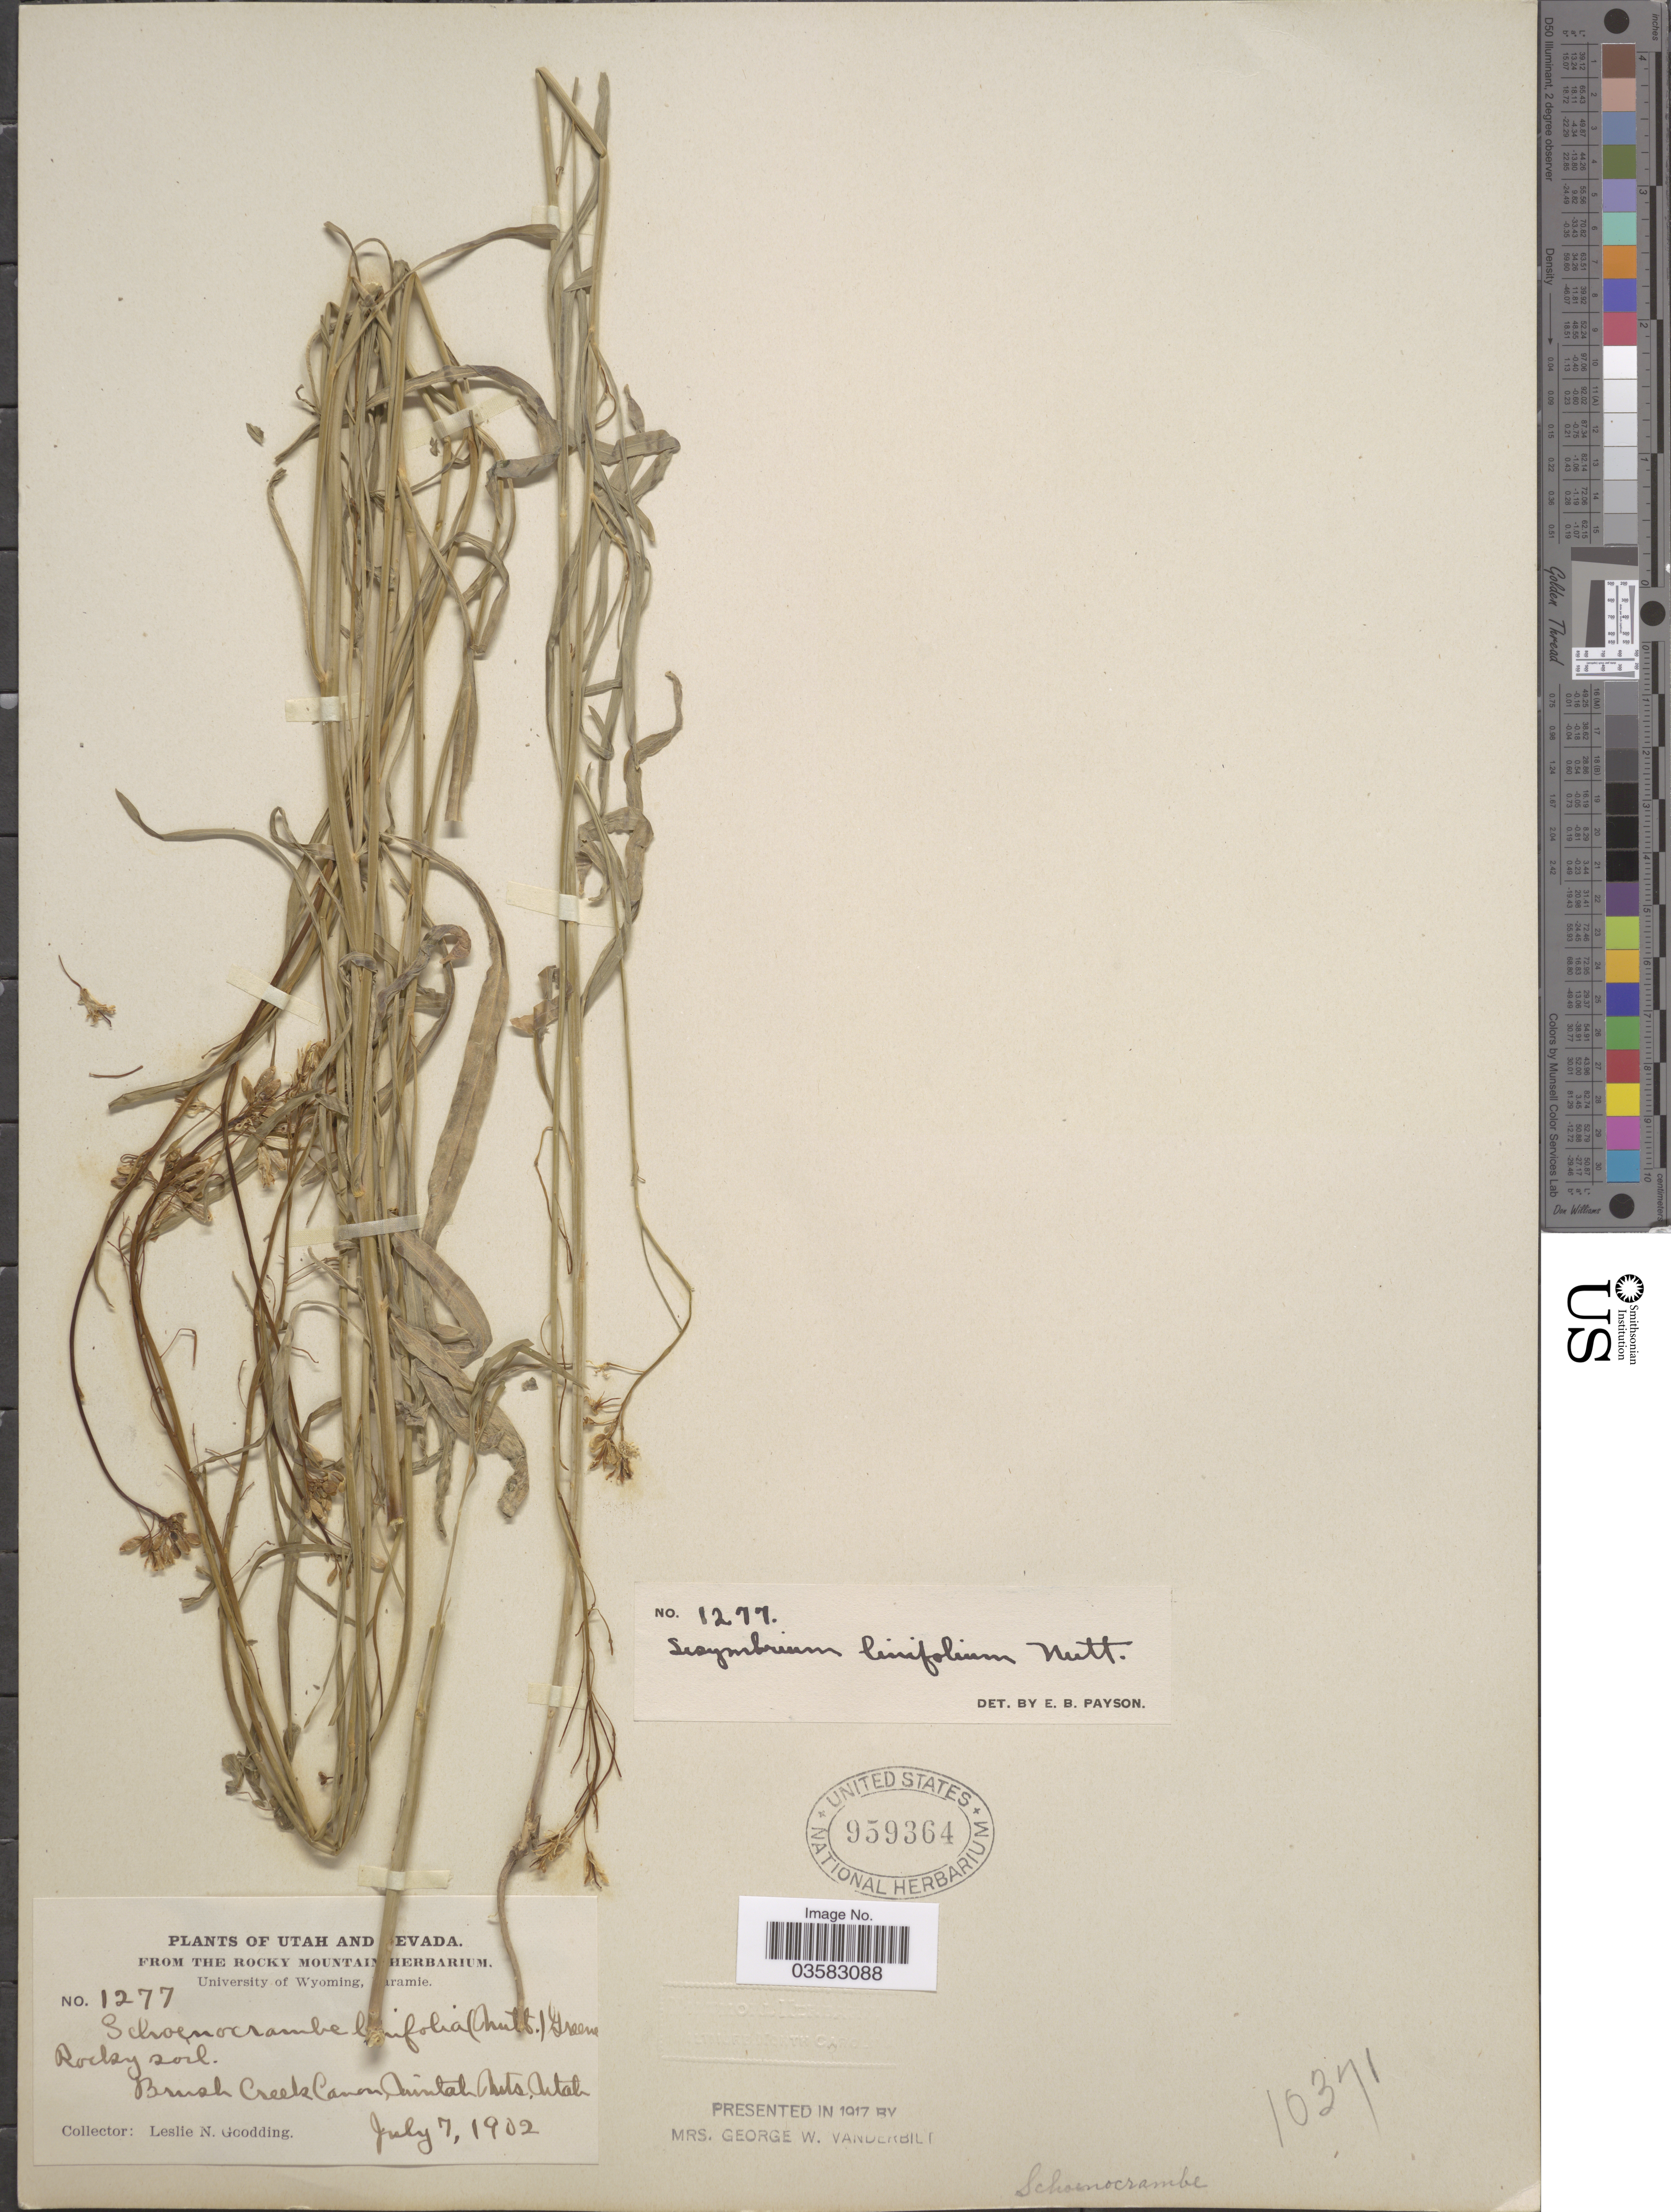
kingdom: Plantae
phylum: Tracheophyta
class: Magnoliopsida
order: Brassicales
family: Brassicaceae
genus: Sisymbrium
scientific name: Sisymbrium linifolium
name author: (Nutt.) Nutt. ex Torr. & A. Gray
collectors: L. N. Goodding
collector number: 1277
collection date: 1902-07-07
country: United States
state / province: Utah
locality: Brush Creek Canon, Uintah Mts.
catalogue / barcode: US 959364